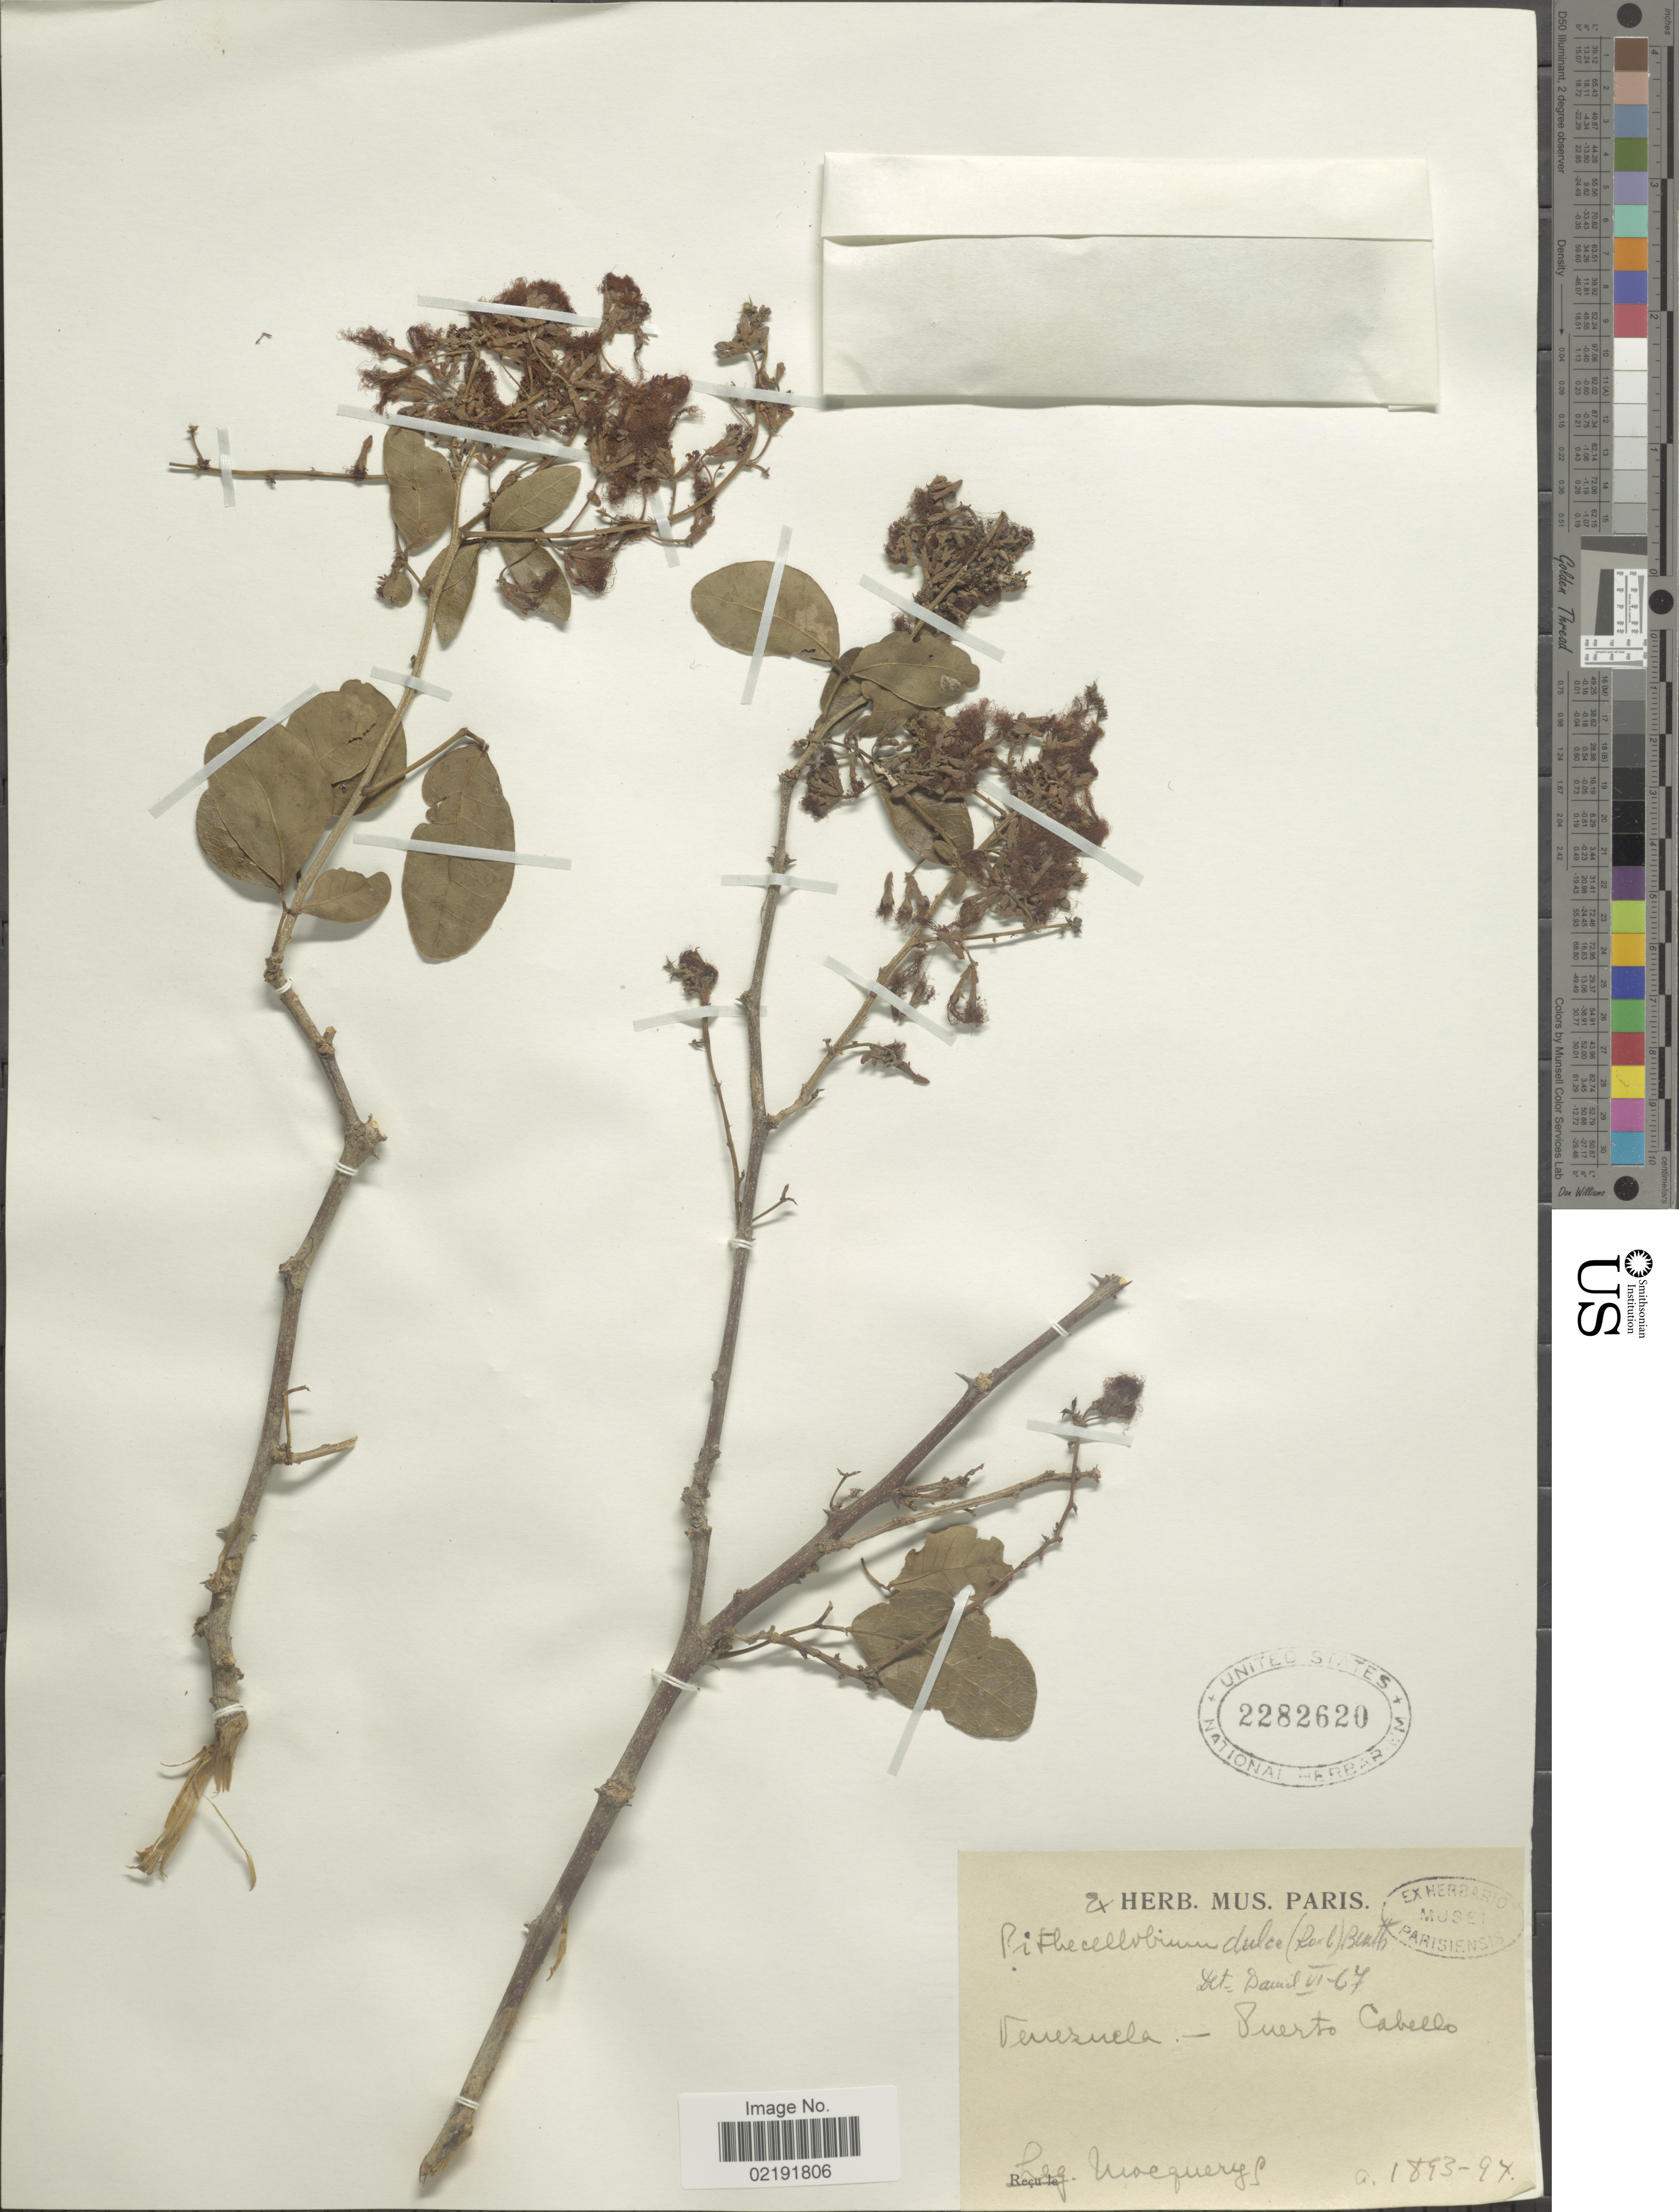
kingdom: Plantae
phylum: Tracheophyta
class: Magnoliopsida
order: Fabales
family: Fabaceae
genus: Pithecellobium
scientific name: Pithecellobium dulce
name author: (Roxb.) Benth.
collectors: A. Mocquerys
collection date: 1893/1894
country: Venezuela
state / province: Carabobo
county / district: Puerto Cabello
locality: Puerto Cabello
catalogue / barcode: US 2282620